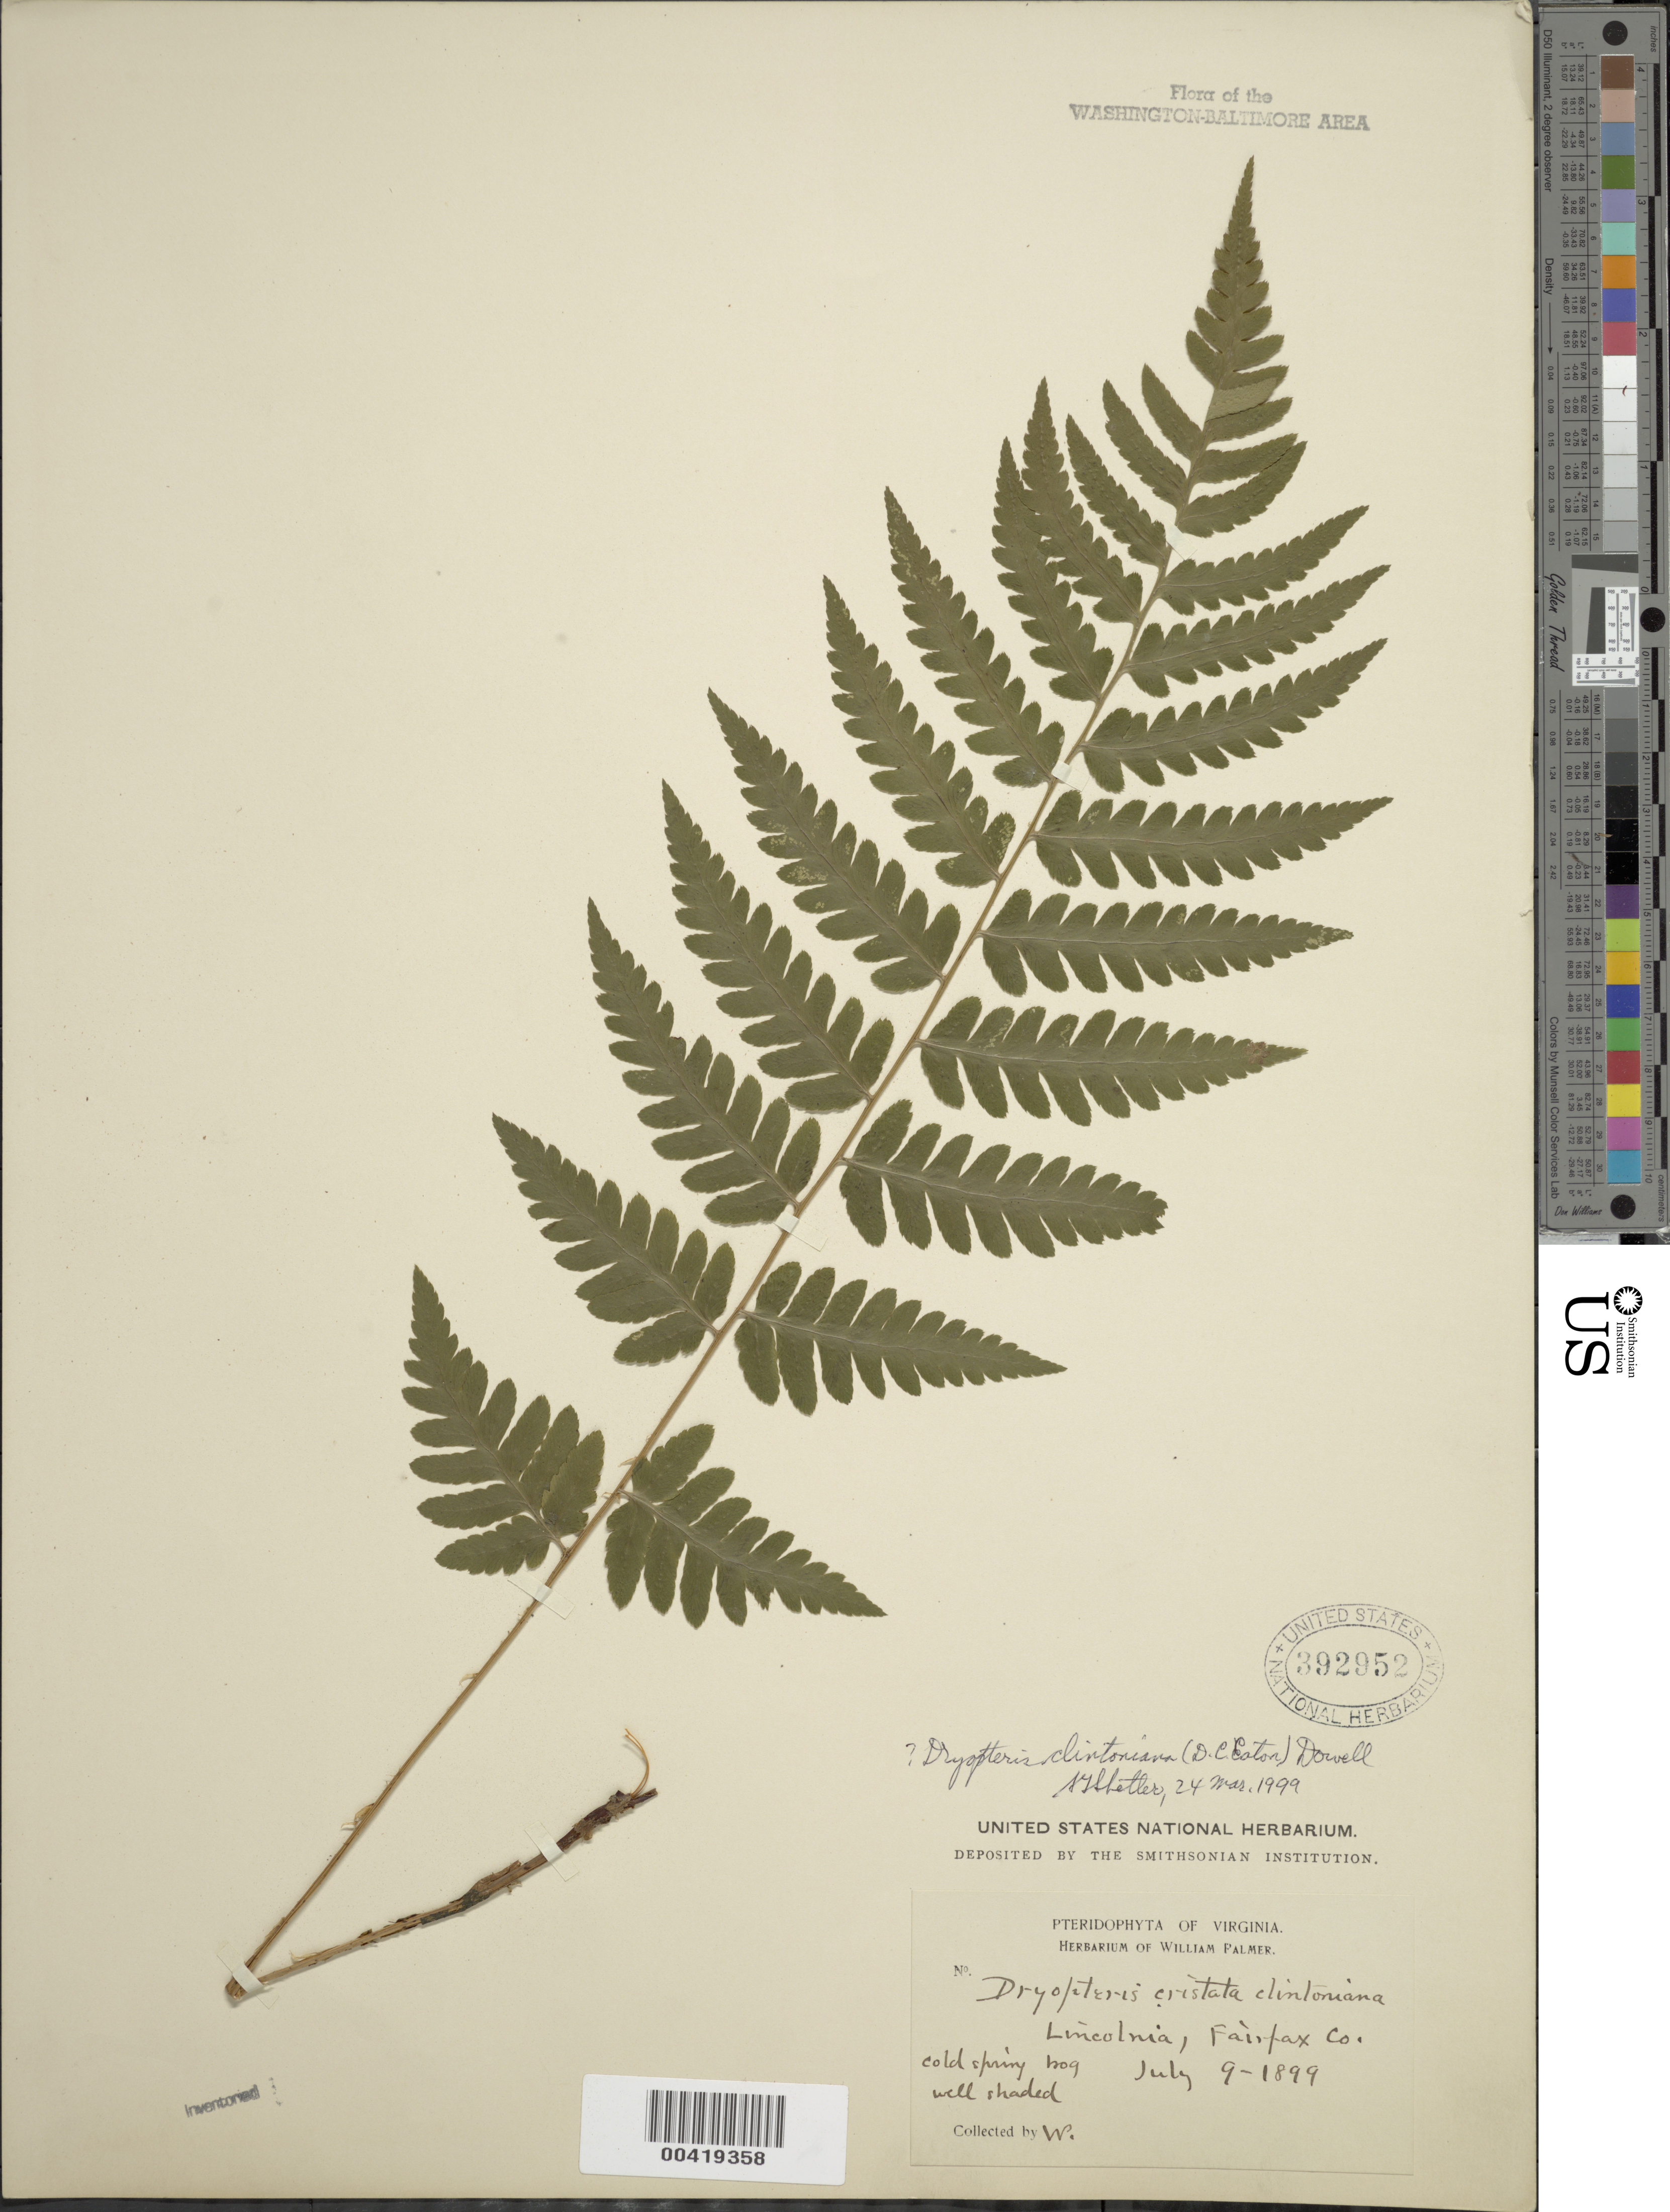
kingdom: Plantae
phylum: Tracheophyta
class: Polypodiopsida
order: Polypodiales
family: Dryopteridaceae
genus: Dryopteris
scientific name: Dryopteris clintoniana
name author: (D.C. Eaton) Dowell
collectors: W. Palmer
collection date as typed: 09 Jul 1899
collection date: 1899-07-09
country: United States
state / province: Virginia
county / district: Fairfax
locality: Lincolnia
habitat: Cold spring bog well shaded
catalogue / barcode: US 392952